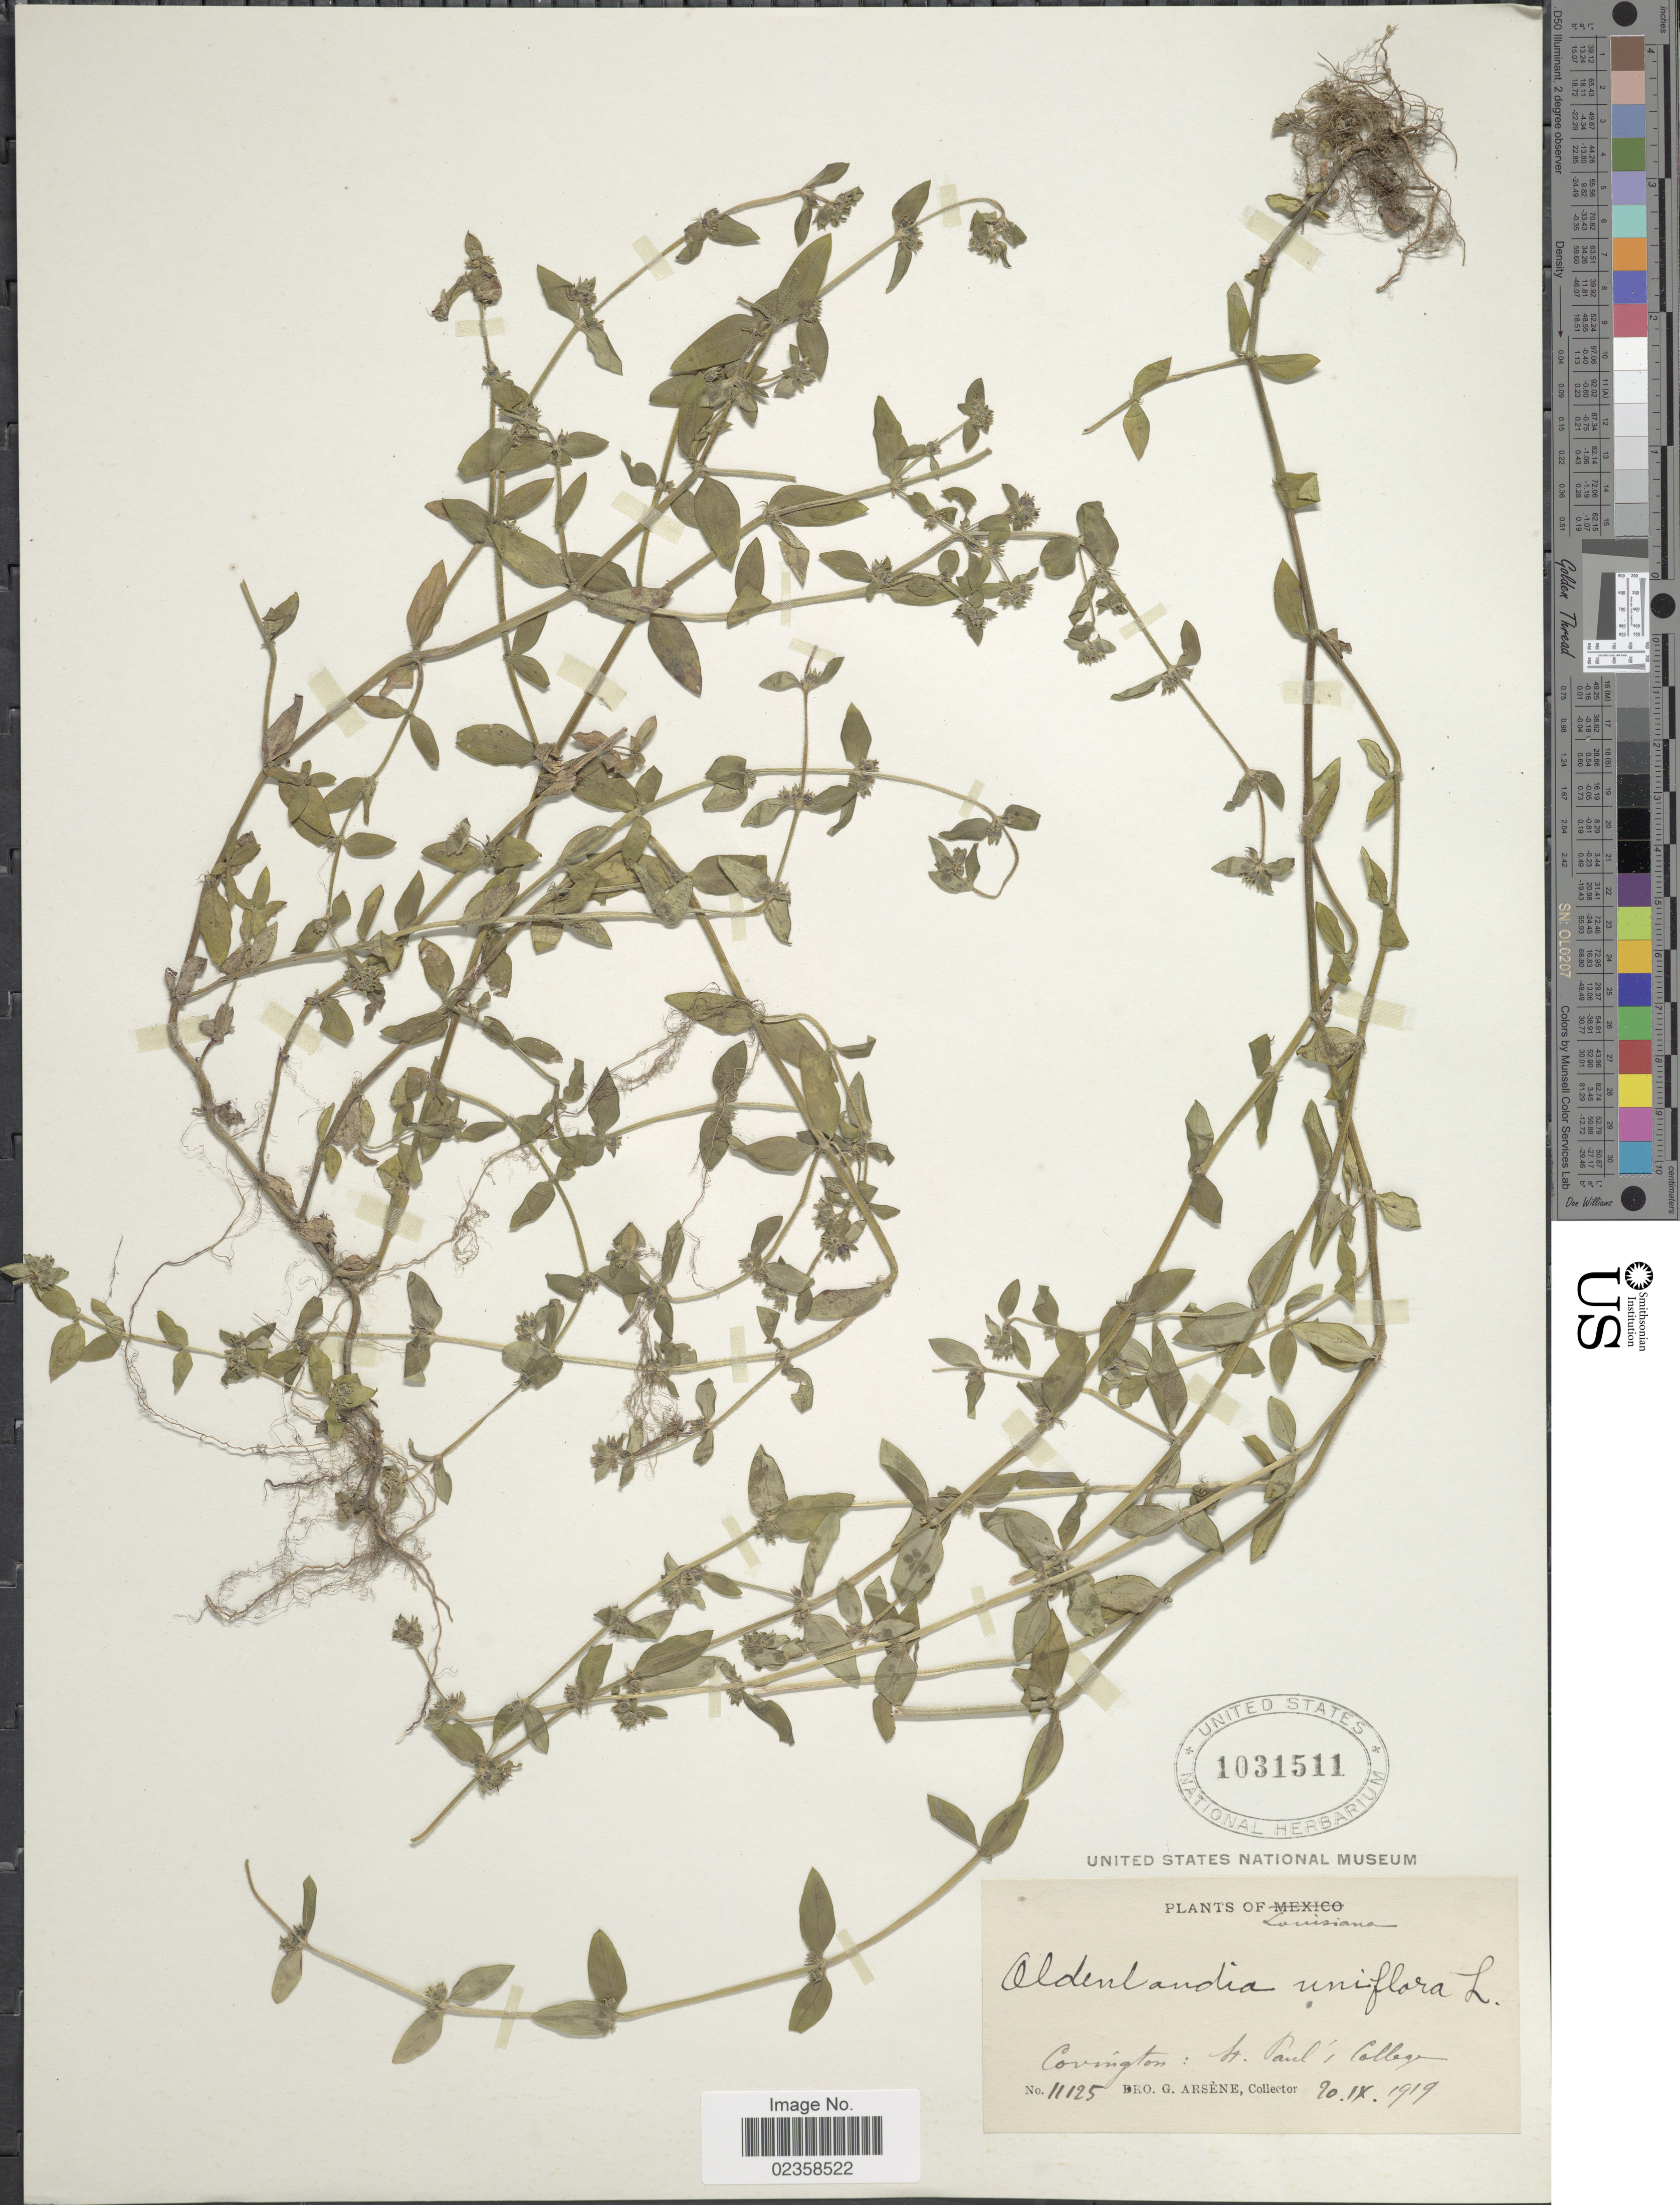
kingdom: Plantae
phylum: Tracheophyta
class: Magnoliopsida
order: Gentianales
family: Rubiaceae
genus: Oldenlandia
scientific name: Oldenlandia uniflora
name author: L.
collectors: Bro. G. Arsène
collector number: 11125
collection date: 1919-09-20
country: United States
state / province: Louisiana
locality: Covington, St. Paul's College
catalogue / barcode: US 1031511